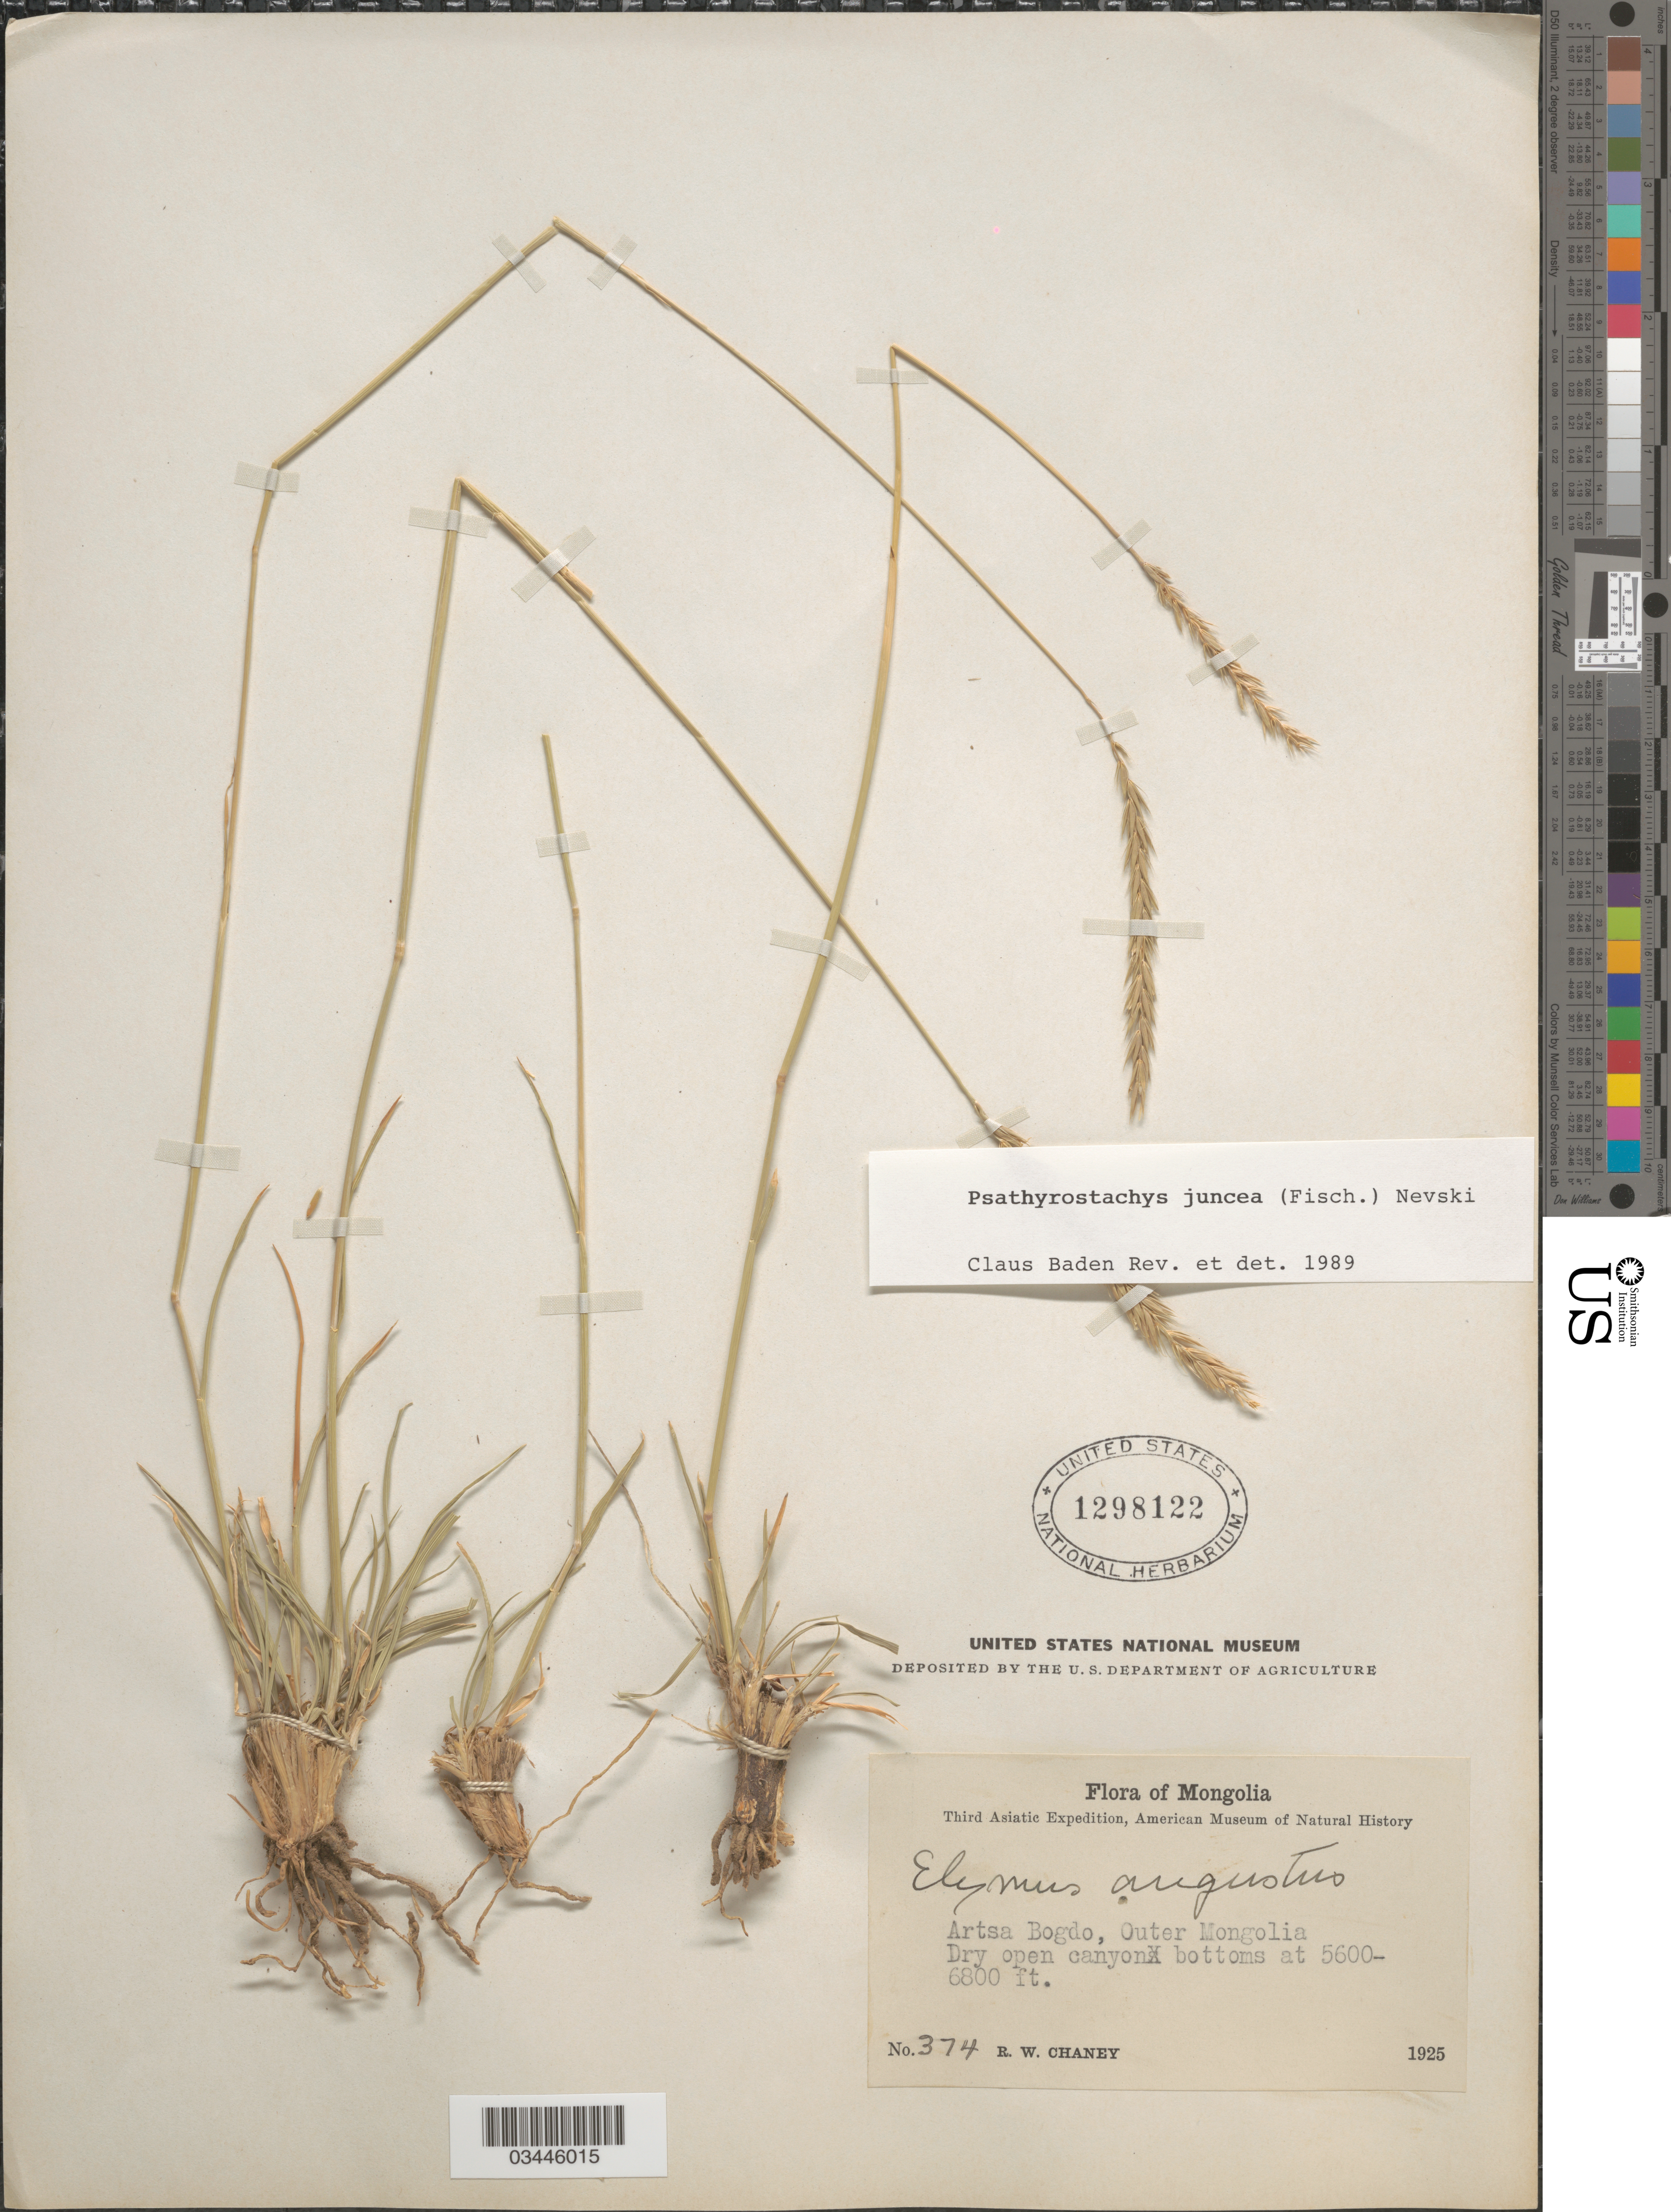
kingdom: Plantae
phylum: Tracheophyta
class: Liliopsida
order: Poales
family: Poaceae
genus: Psathyrostachys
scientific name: Psathyrostachys juncea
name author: (Fisch.) Nevki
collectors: R. Chaney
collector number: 374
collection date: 1925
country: Mongolia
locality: Third Asiatic Expedition. Artsa Bogdo, Outer Mongolia.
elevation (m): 1707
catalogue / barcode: US 1298122